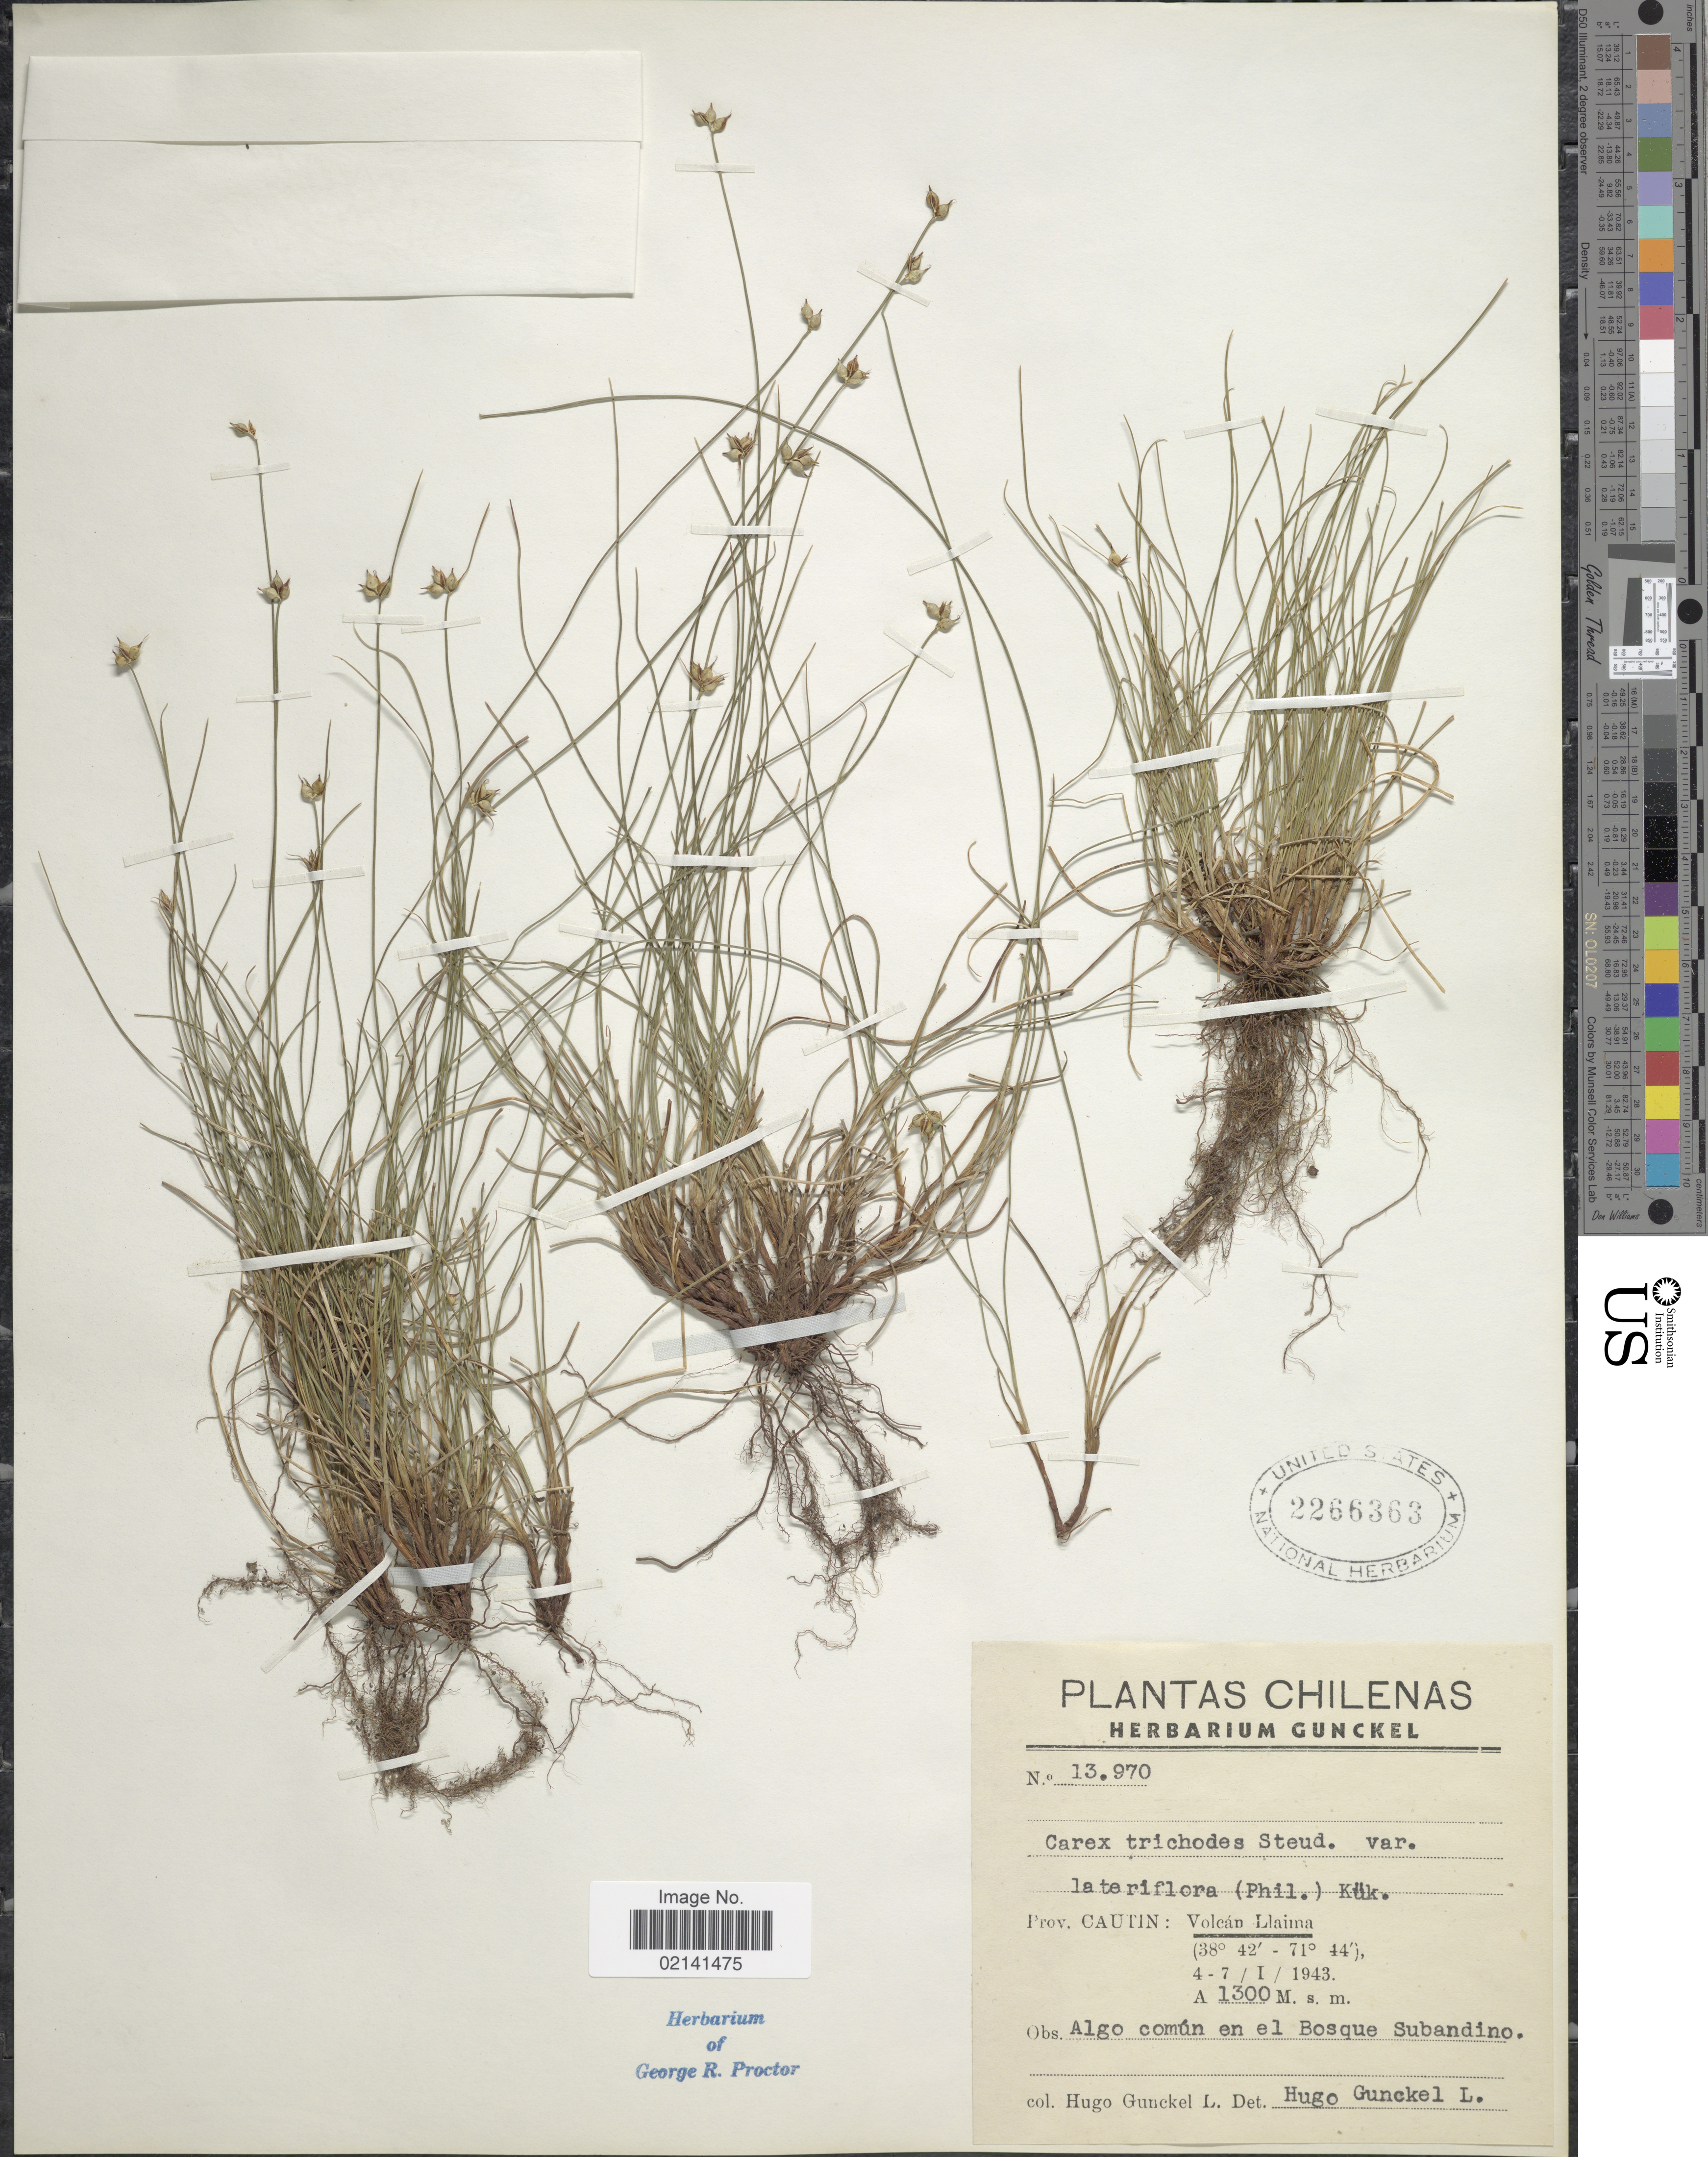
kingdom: Plantae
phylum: Tracheophyta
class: Liliopsida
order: Poales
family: Cyperaceae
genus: Carex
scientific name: Carex lateriflora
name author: Phil.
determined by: Jimnéz-Mejias, Pedro, (UPOS), Universidad Pablo de Olavide (SPAIN)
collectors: H. Gunckel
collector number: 13970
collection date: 1943-01-04/1943-01-07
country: Chile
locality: Prov. Cautin: Volcan Llaima.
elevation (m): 1300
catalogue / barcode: US 2266363